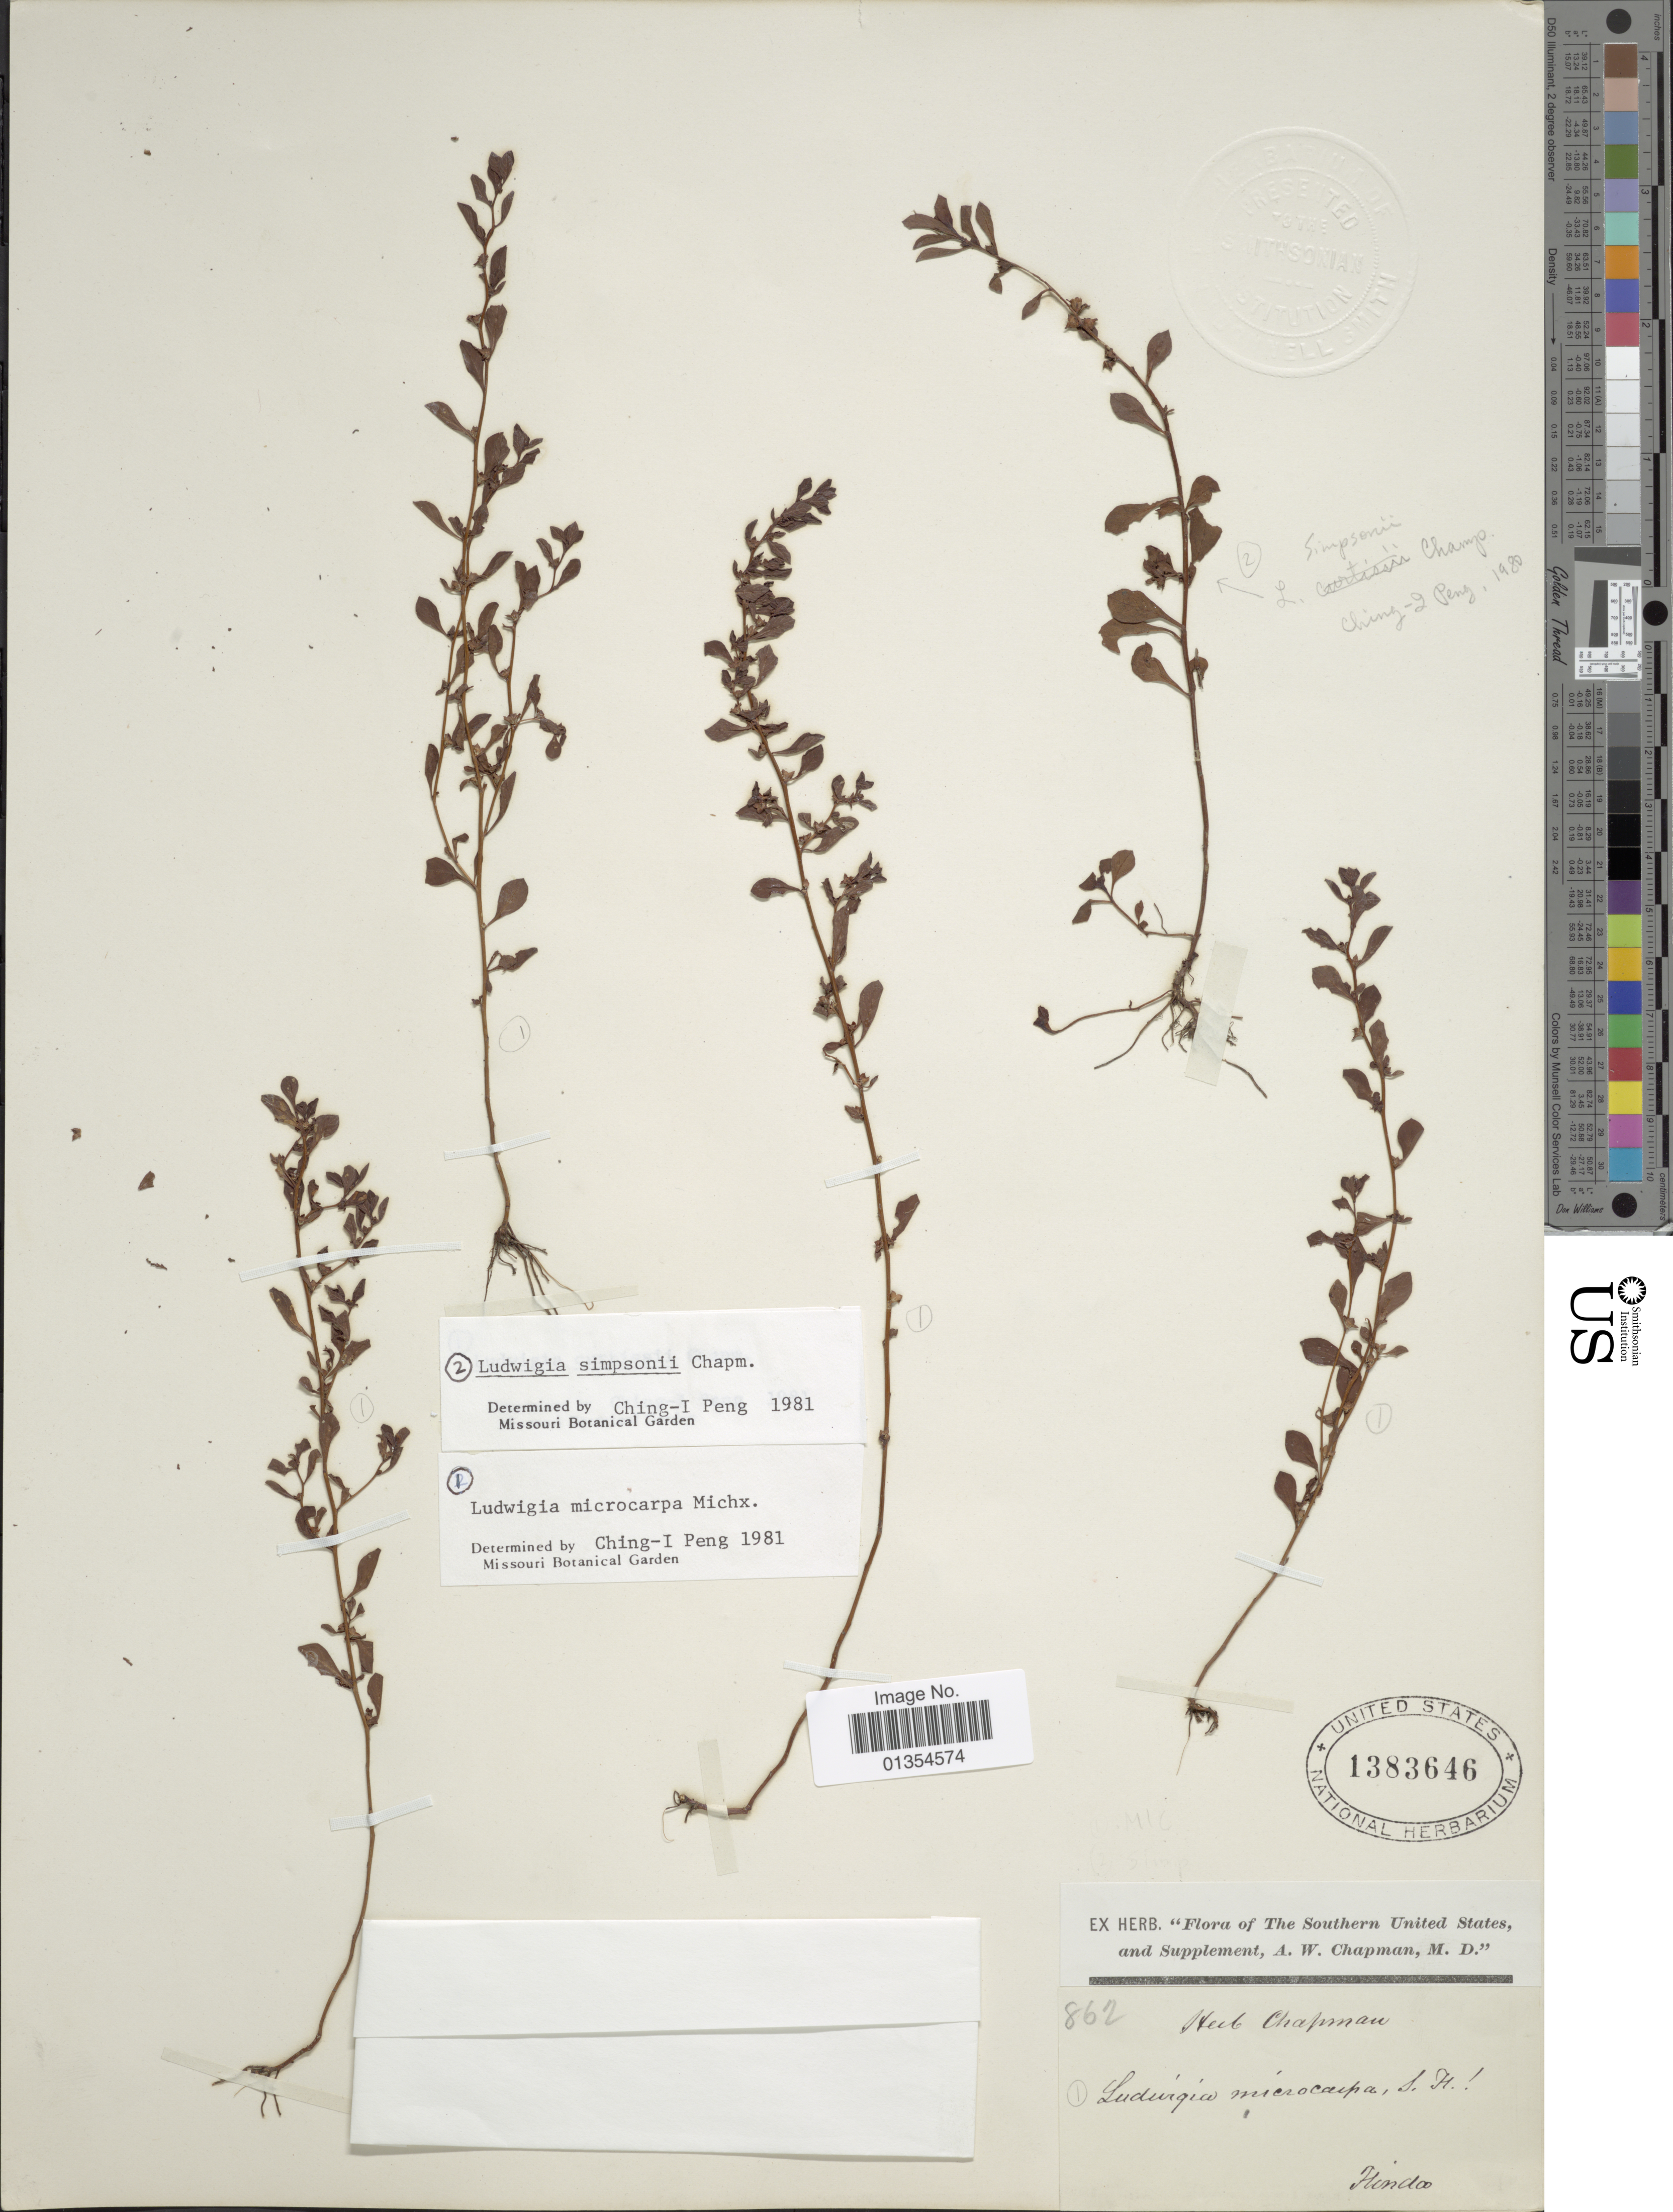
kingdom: Plantae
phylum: Tracheophyta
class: Magnoliopsida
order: Myrtales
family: Onagraceae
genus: Ludwigia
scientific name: Ludwigia microcarpa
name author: Michx.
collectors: ex herb. A.W. Chapman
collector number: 862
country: United States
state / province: Florida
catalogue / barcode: US 1383646